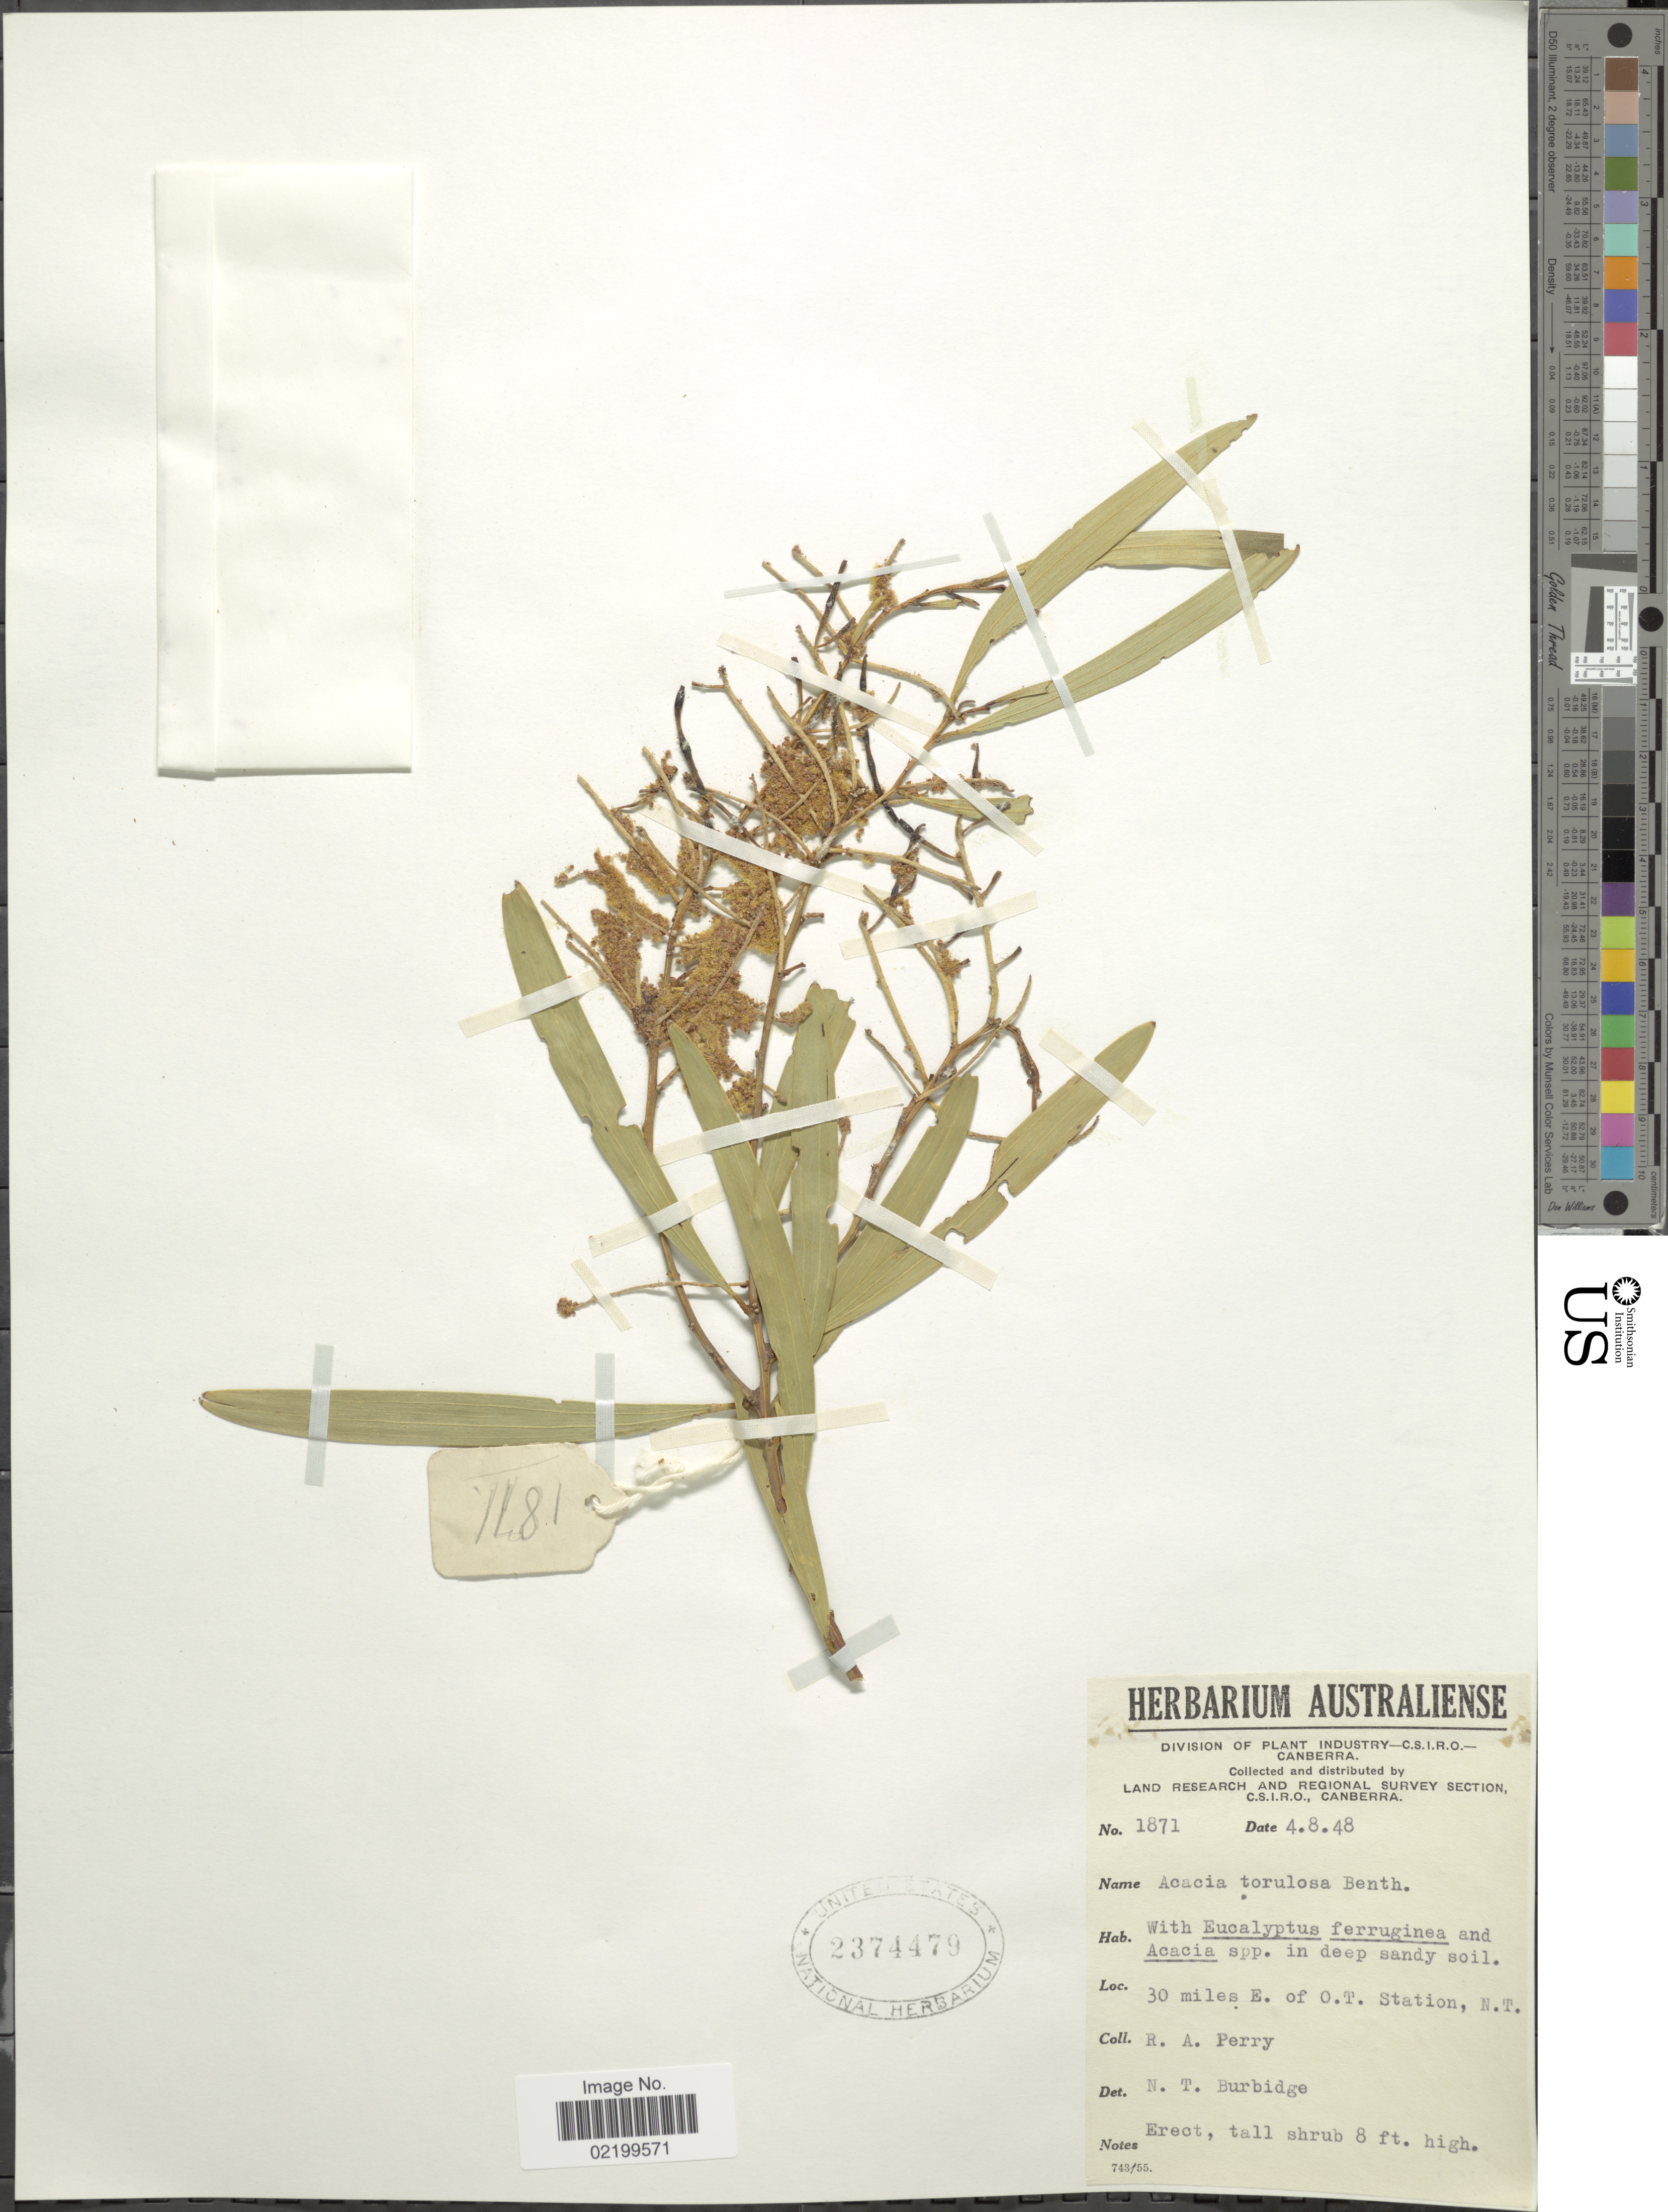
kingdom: Plantae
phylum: Tracheophyta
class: Magnoliopsida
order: Fabales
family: Fabaceae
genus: Acacia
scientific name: Acacia torulosa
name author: Benth.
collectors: Perry, R. A.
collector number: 1871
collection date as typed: Transcribed d/m/y: 4/8/48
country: Australia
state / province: Northern Territory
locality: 30 miles E. of O.T. Station, N.T.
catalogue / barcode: US 2374479